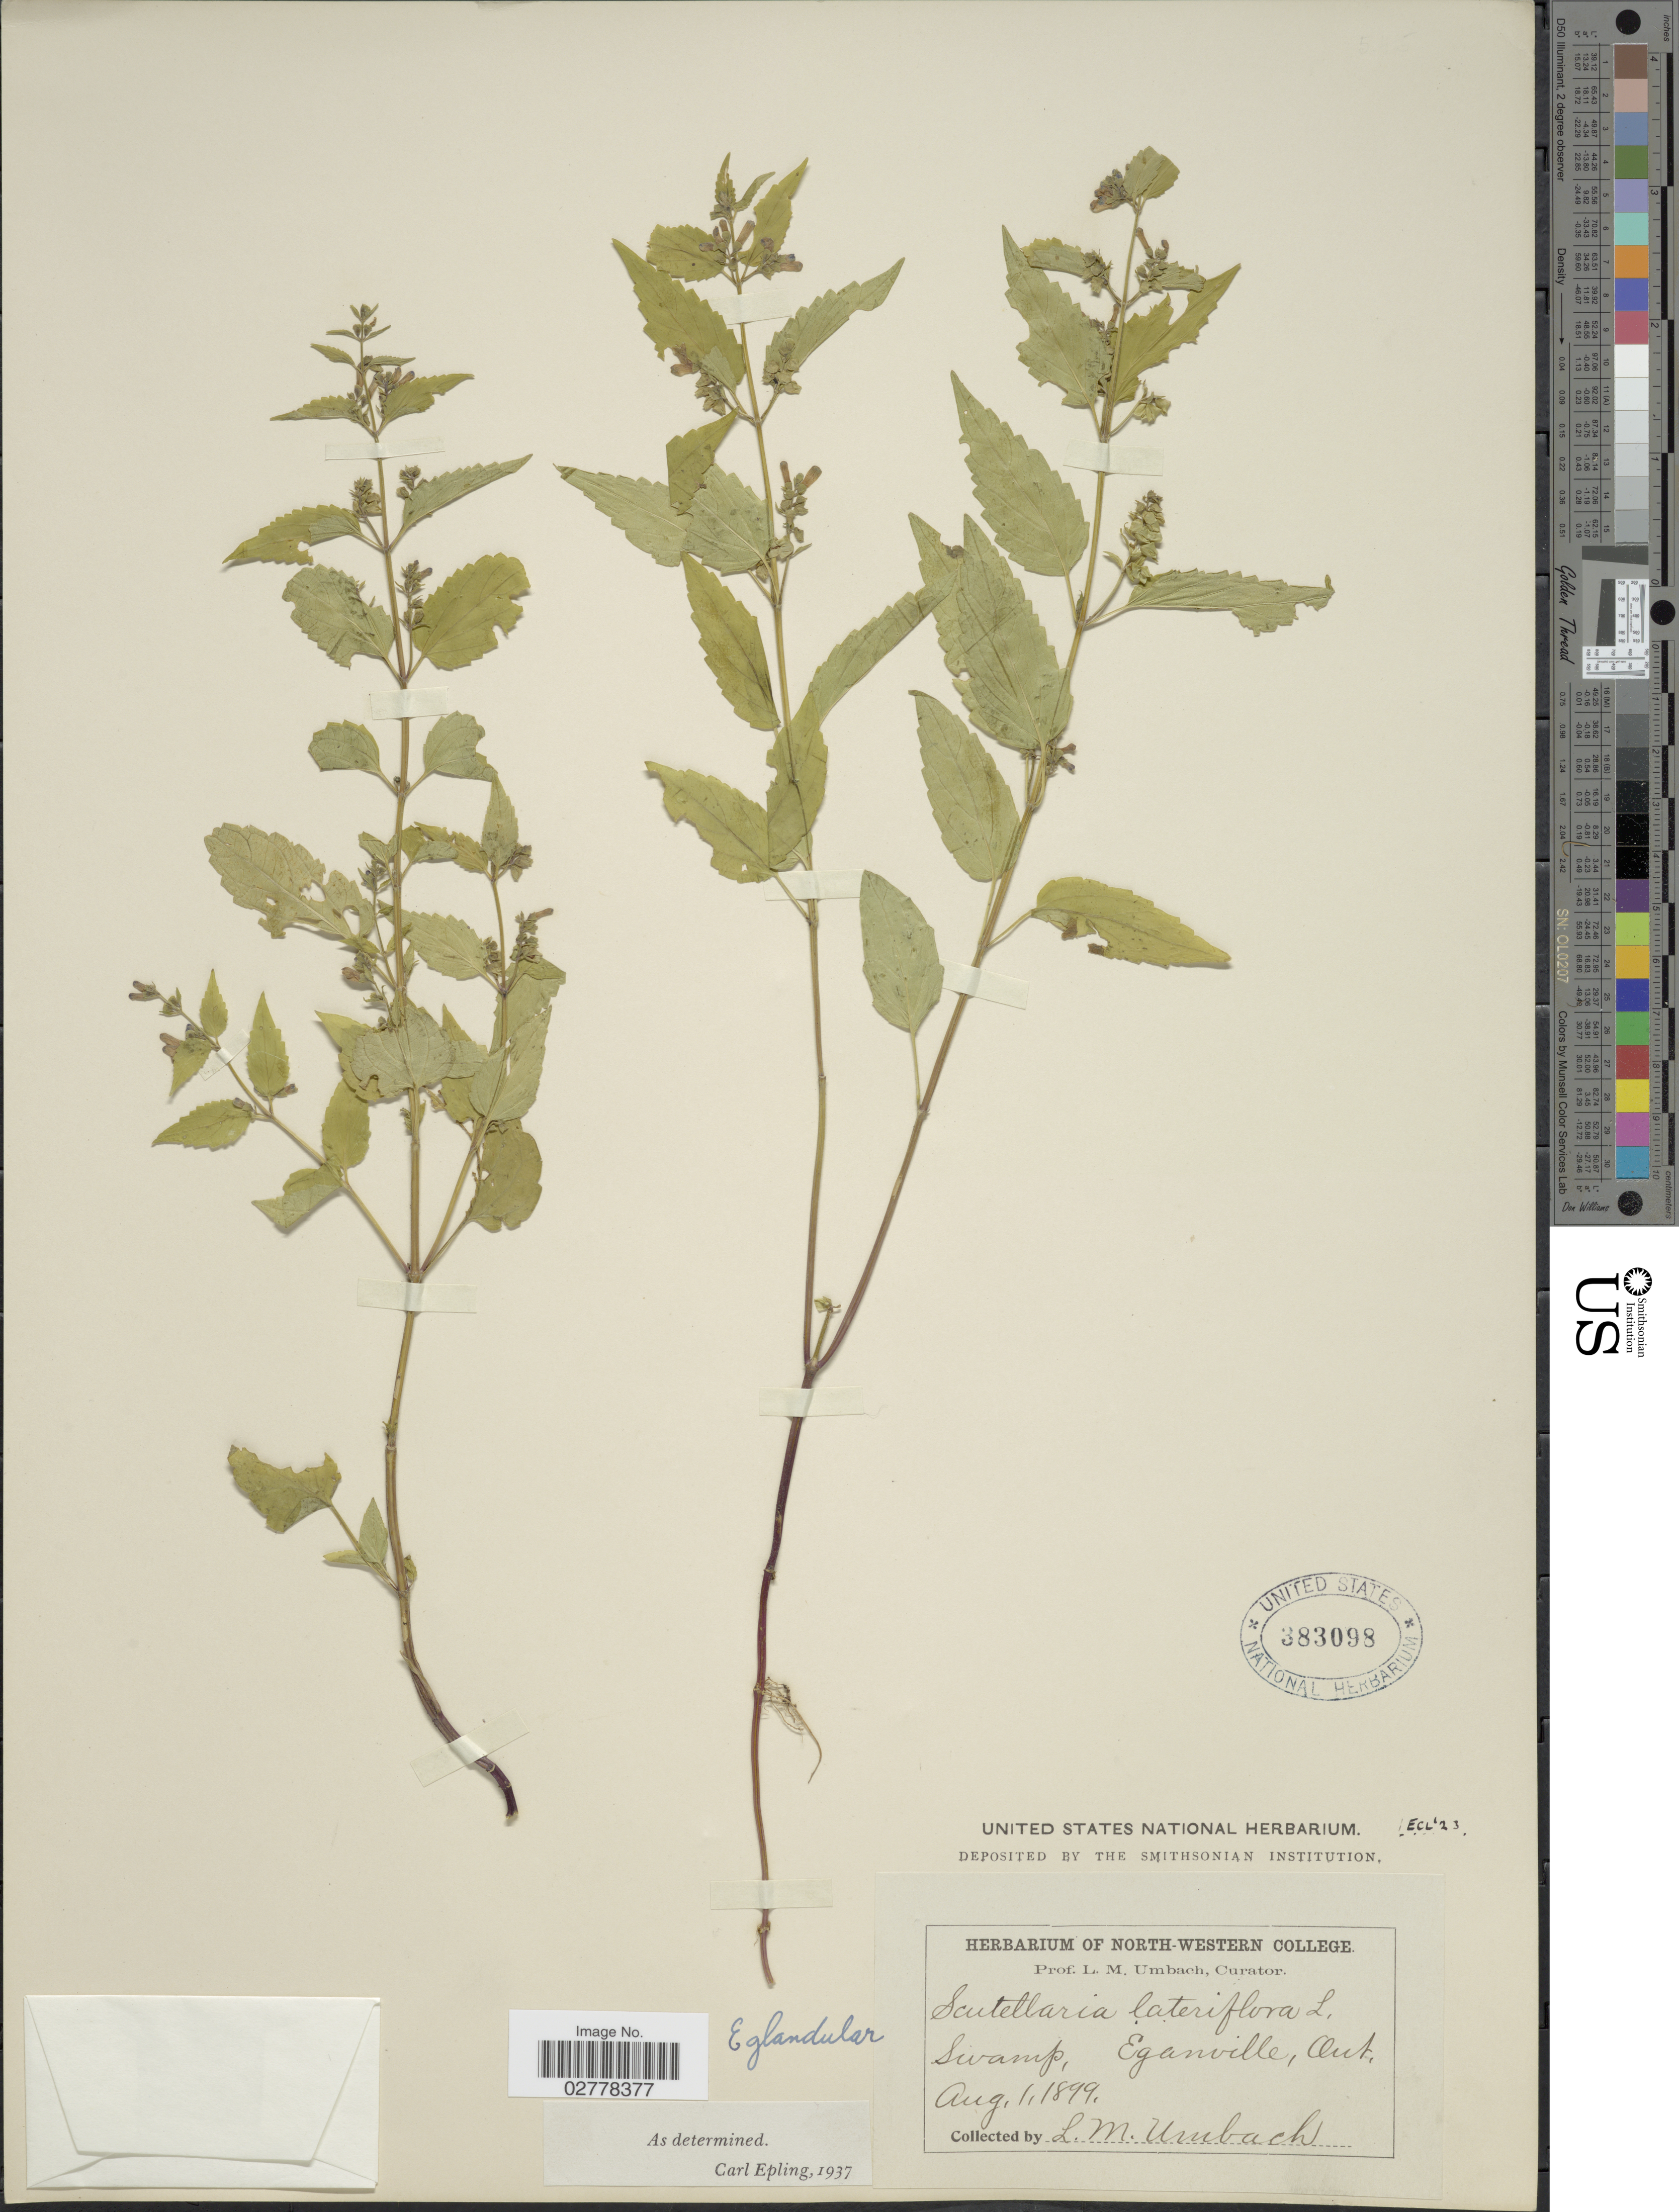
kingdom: Plantae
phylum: Tracheophyta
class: Magnoliopsida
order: Lamiales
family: Lamiaceae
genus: Scutellaria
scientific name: Scutellaria lateriflora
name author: L.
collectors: L. M. Umbach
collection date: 1899-08-01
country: Canada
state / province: Ontario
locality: Eganville.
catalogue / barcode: US 383098